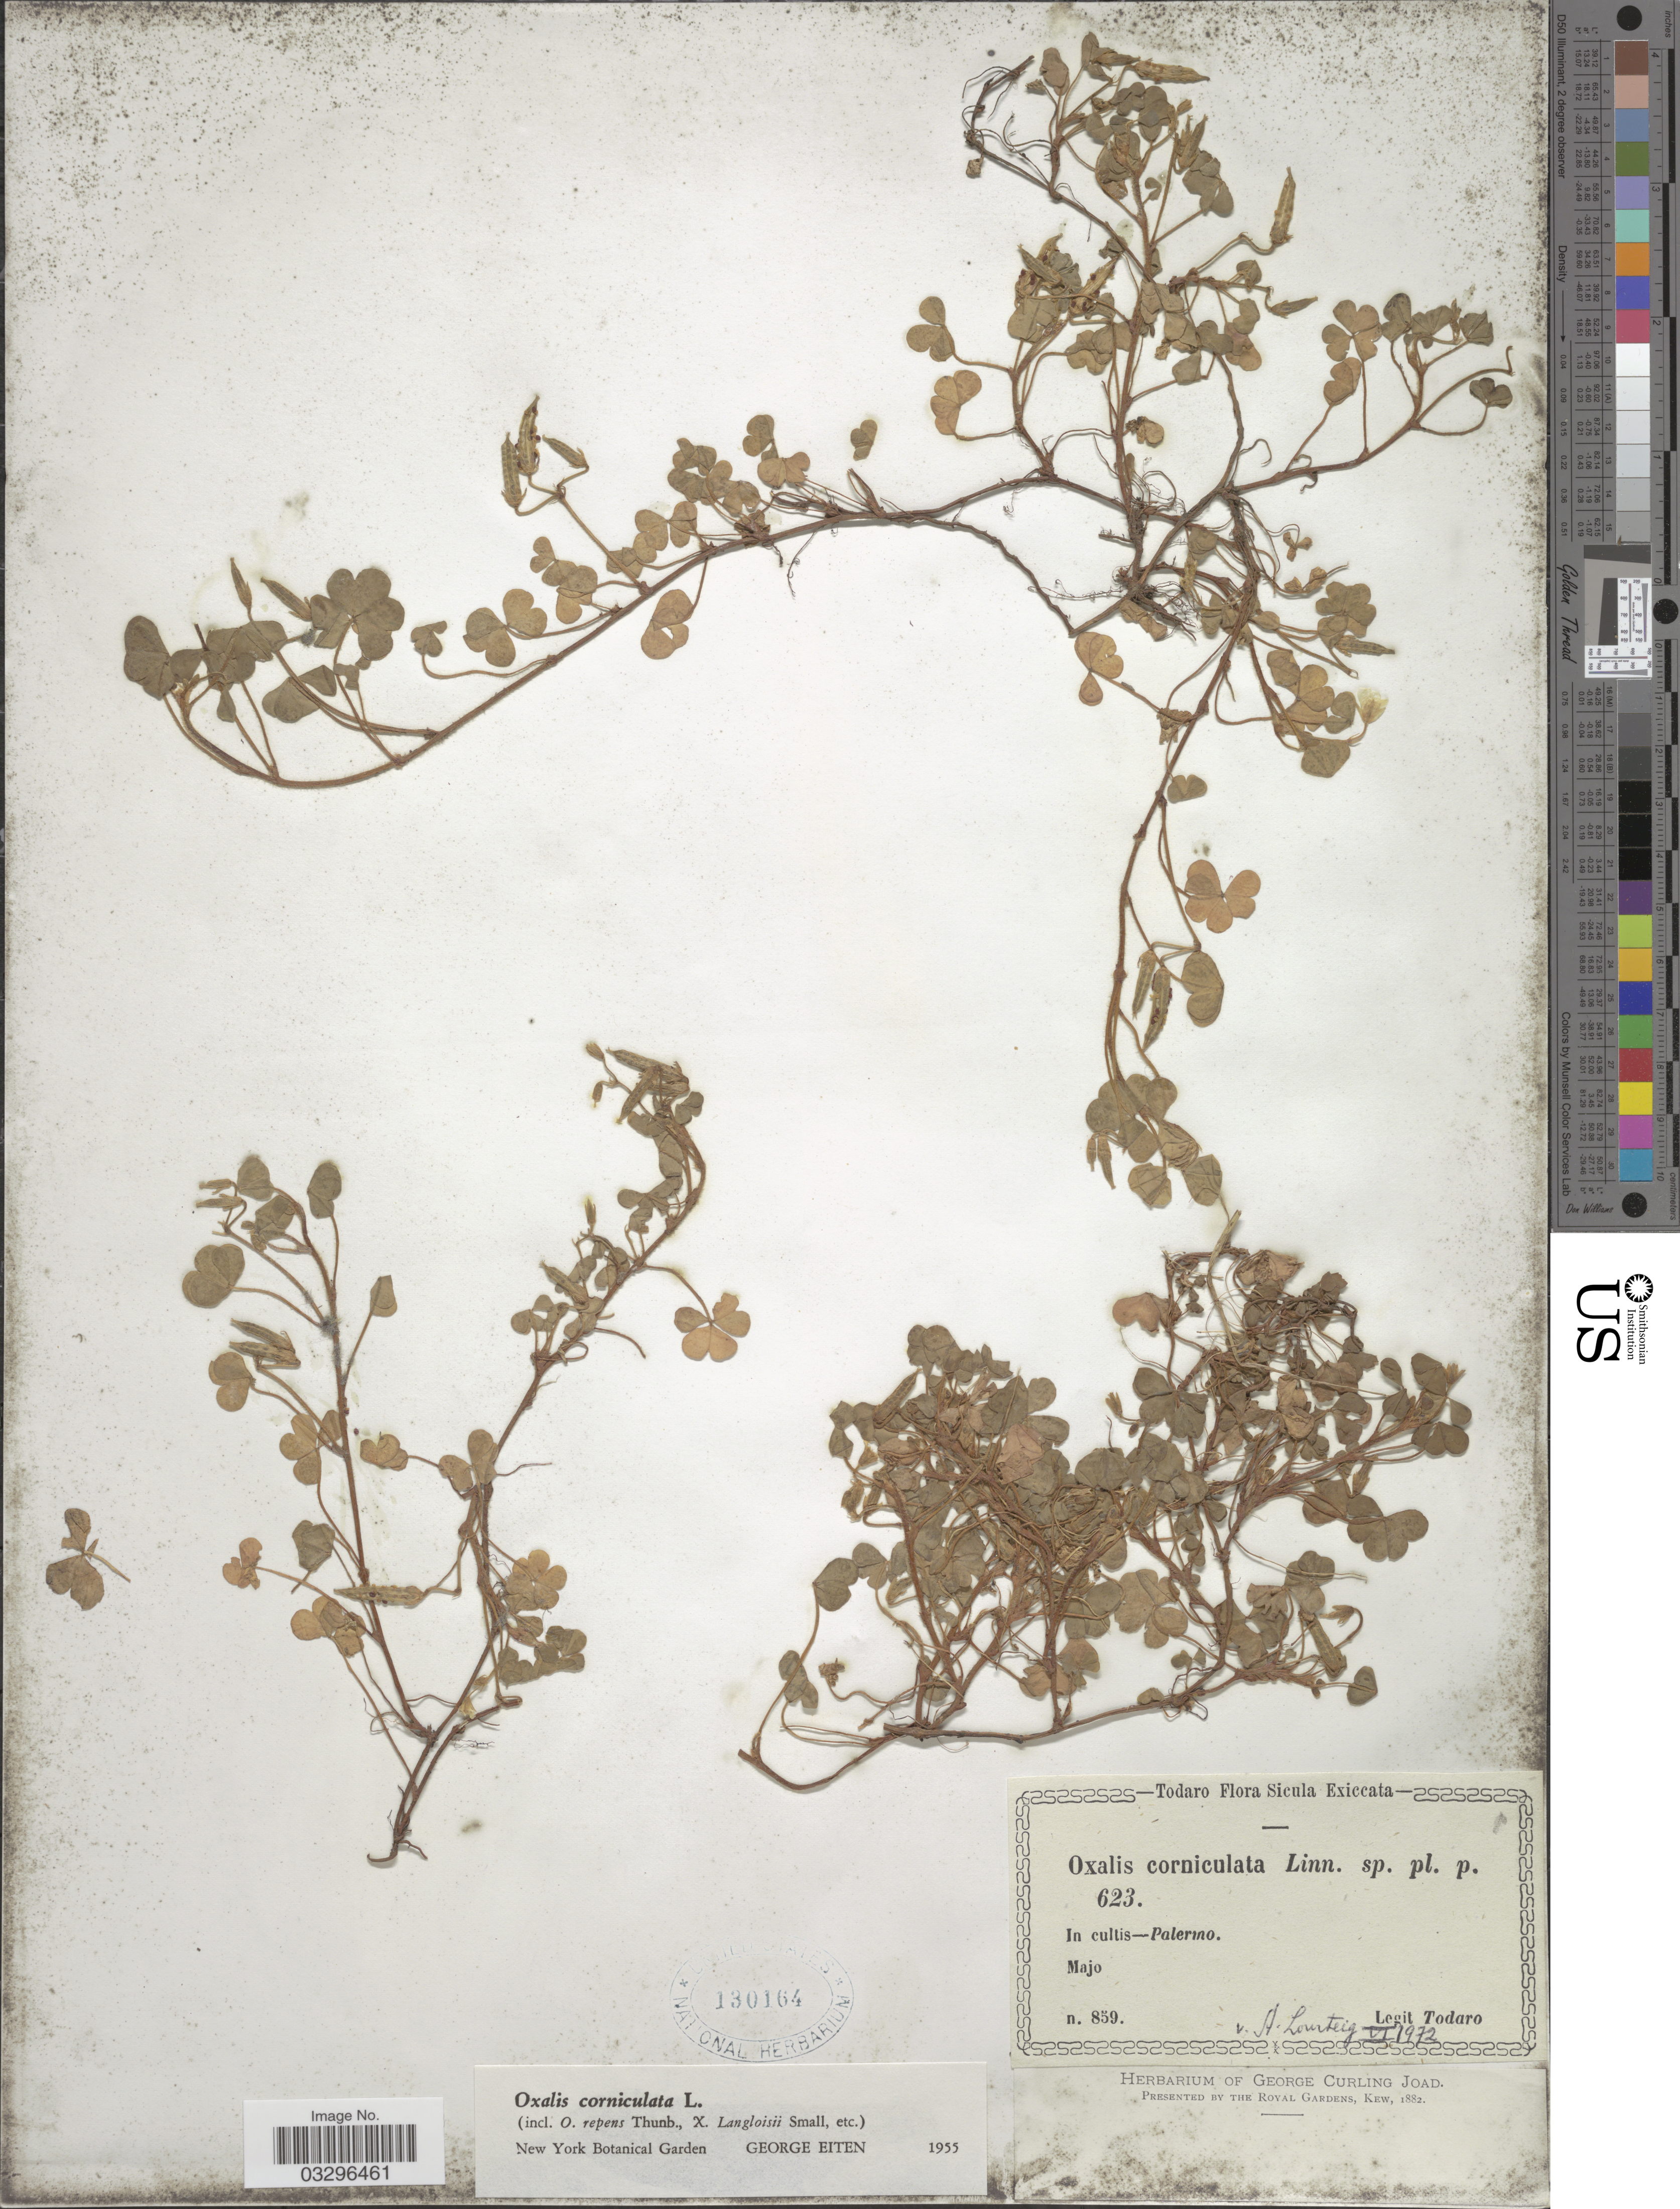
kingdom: Plantae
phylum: Tracheophyta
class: Magnoliopsida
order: Oxalidales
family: Oxalidaceae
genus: Oxalis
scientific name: Oxalis corniculata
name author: L.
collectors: Todaro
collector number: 859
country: Italy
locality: Sicula. Palermo.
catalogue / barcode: US 130164